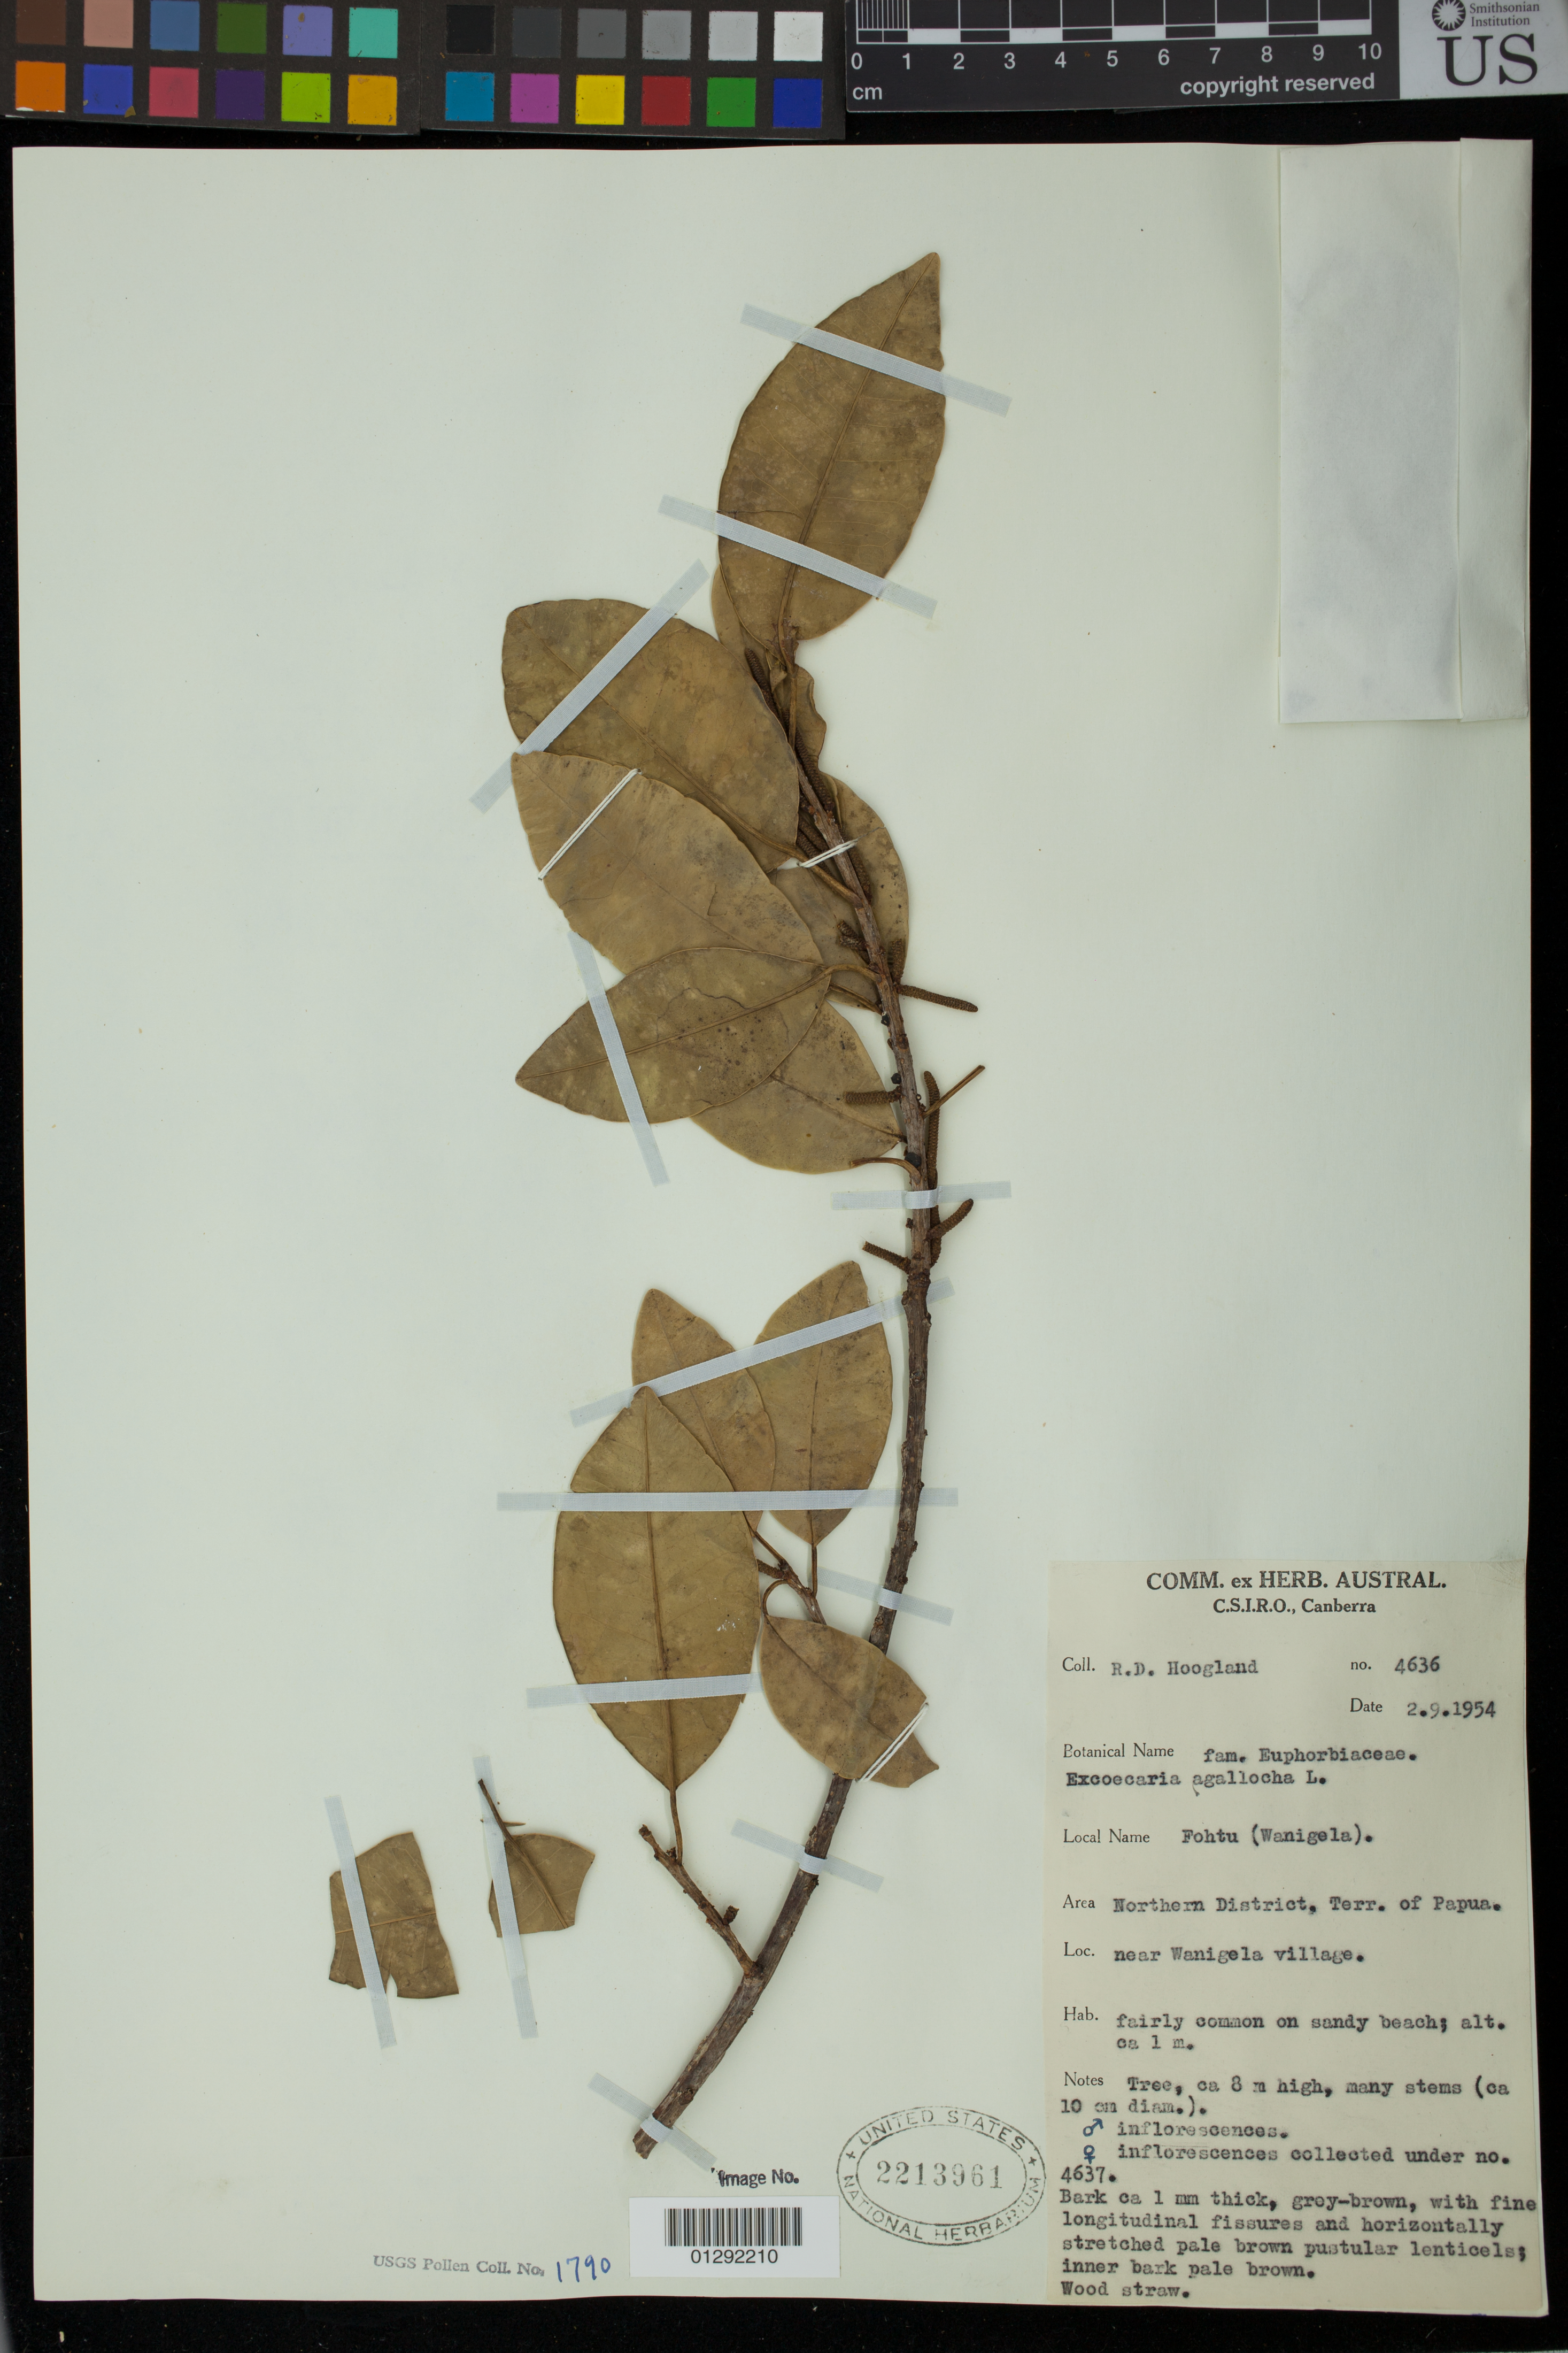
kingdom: Plantae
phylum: Tracheophyta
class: Magnoliopsida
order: Malpighiales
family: Euphorbiaceae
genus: Excoecaria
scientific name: Excoecaria agallocha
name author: L.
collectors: R. D. Hoogland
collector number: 4636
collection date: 1954-09-02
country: Papua New Guinea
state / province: Northern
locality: Near Wanigela village.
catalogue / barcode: US 2213961